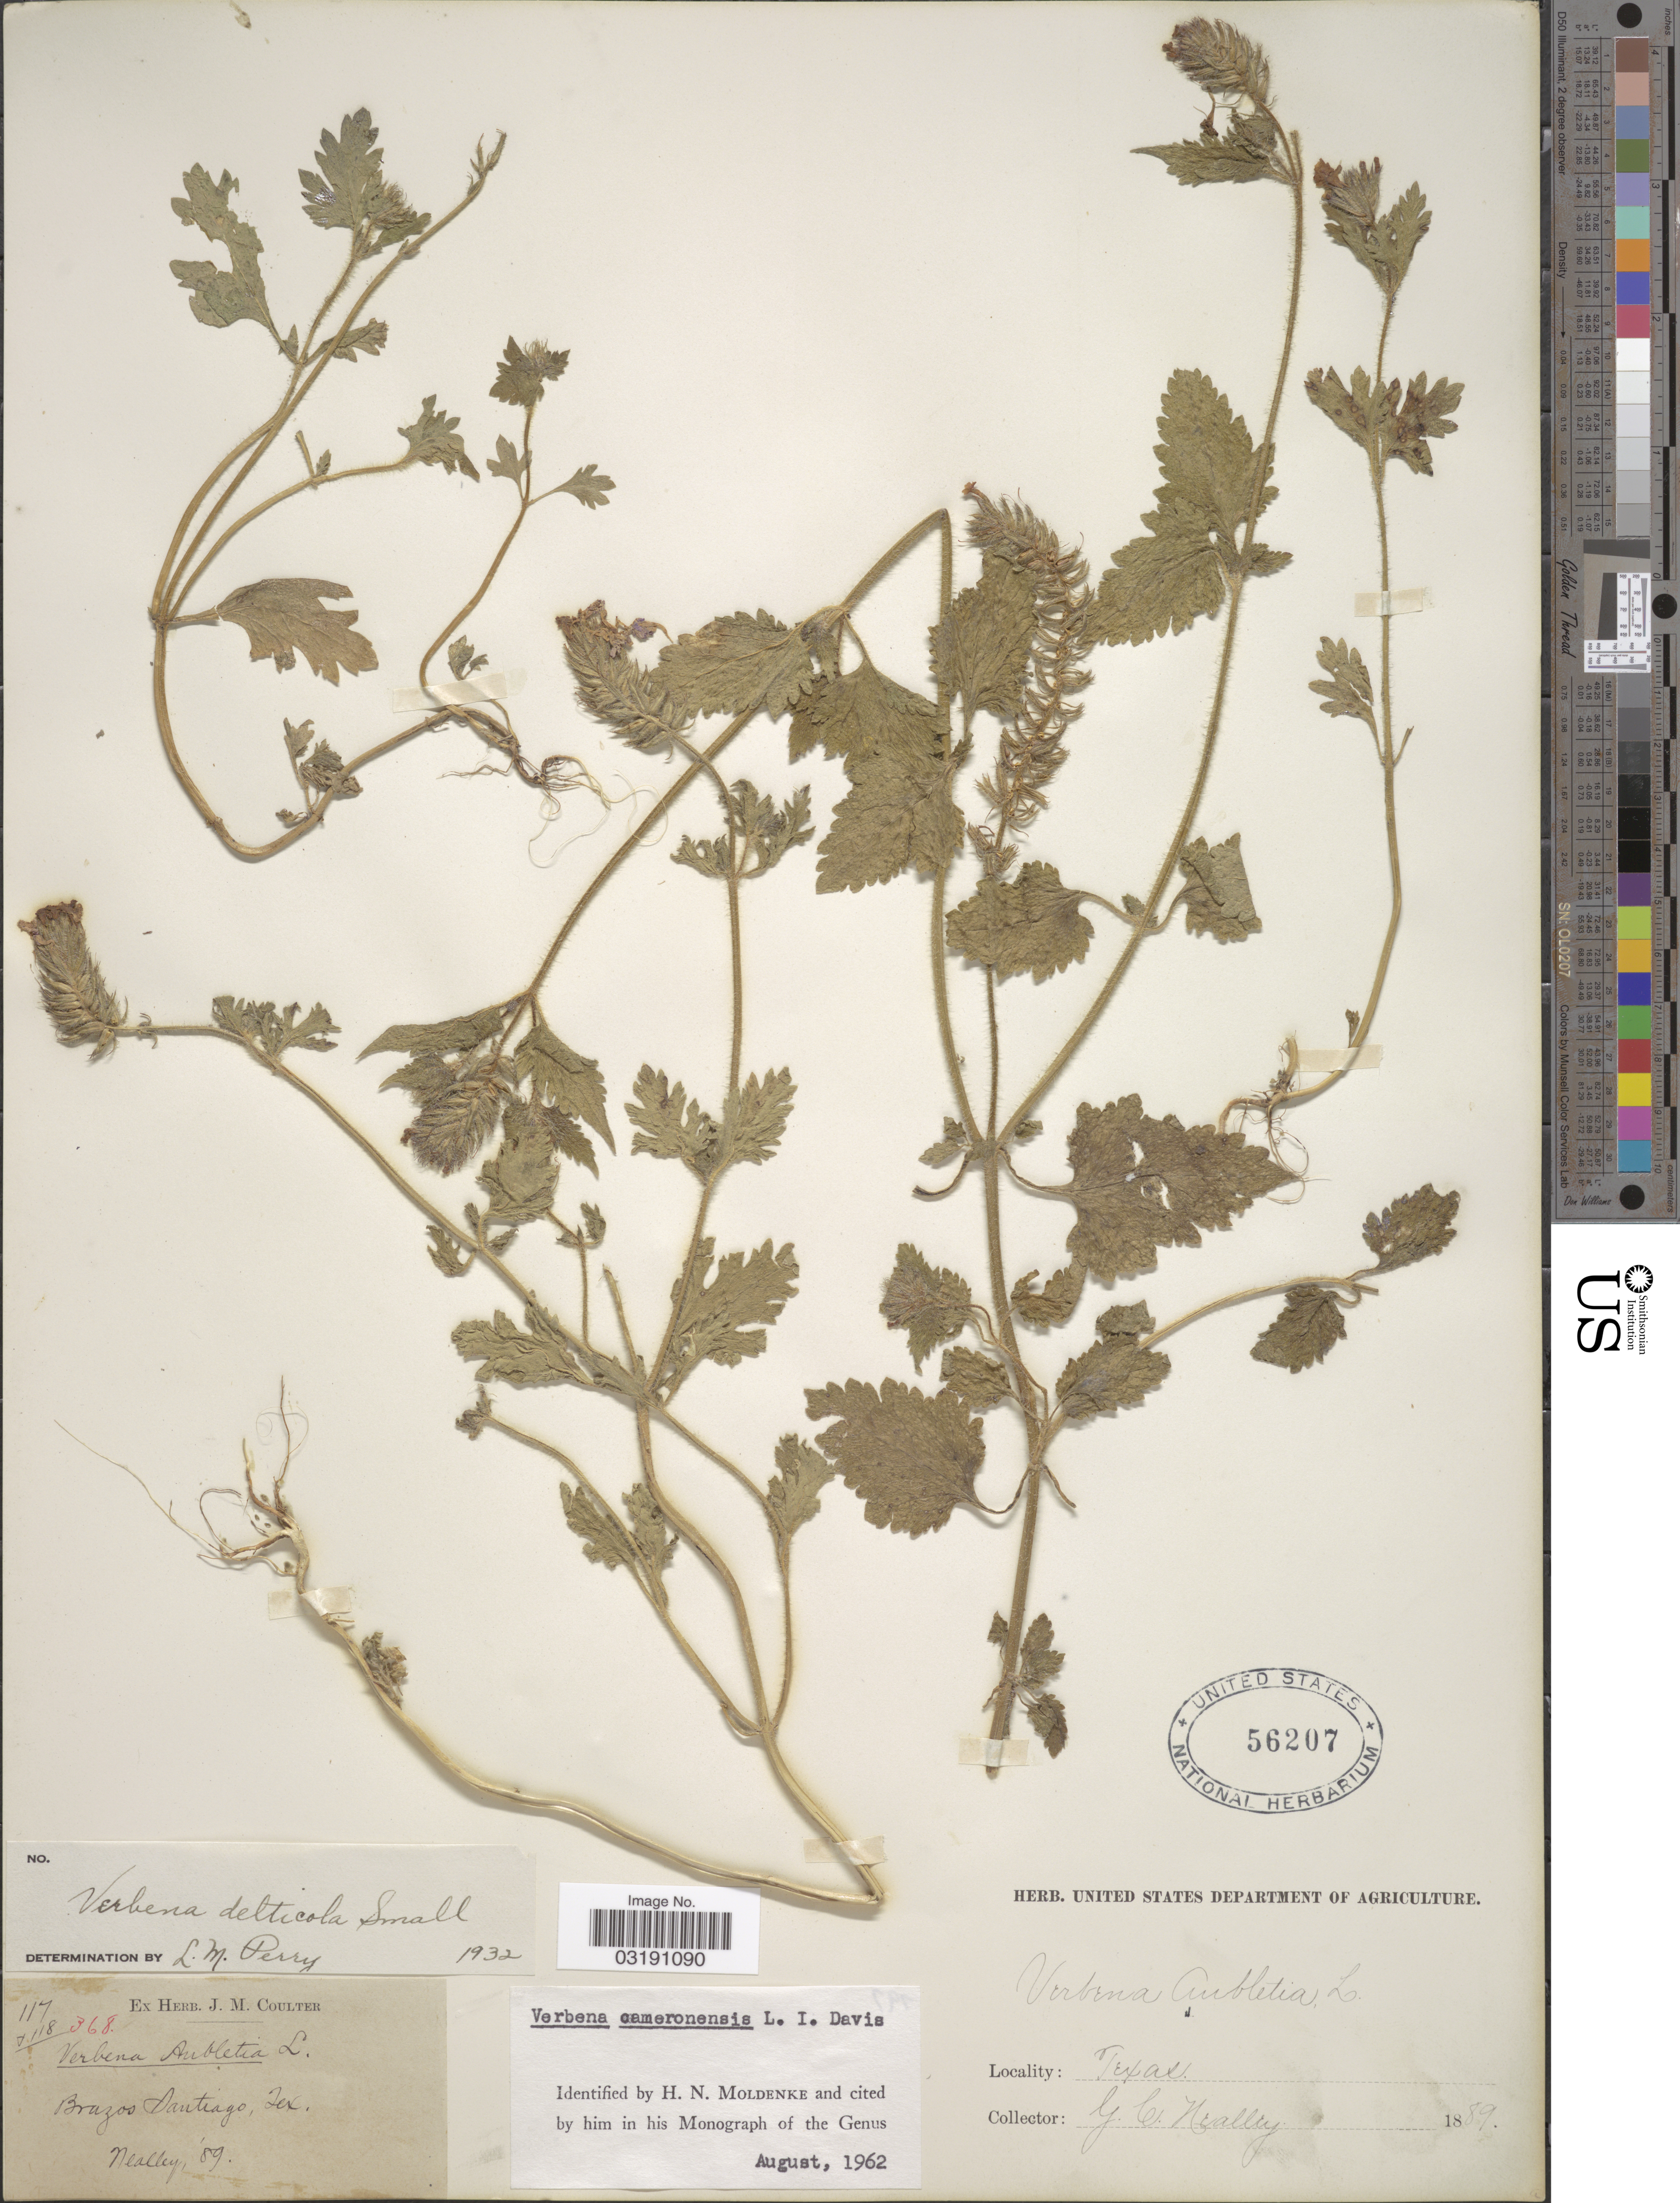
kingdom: Plantae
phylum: Tracheophyta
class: Magnoliopsida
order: Lamiales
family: Verbenaceae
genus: Verbena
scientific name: Verbena cameronensis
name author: L.I. Davis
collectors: G. C. Nealley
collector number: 117/ 188?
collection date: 1889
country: United States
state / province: Texas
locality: Brazos Santiago.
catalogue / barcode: US 56207